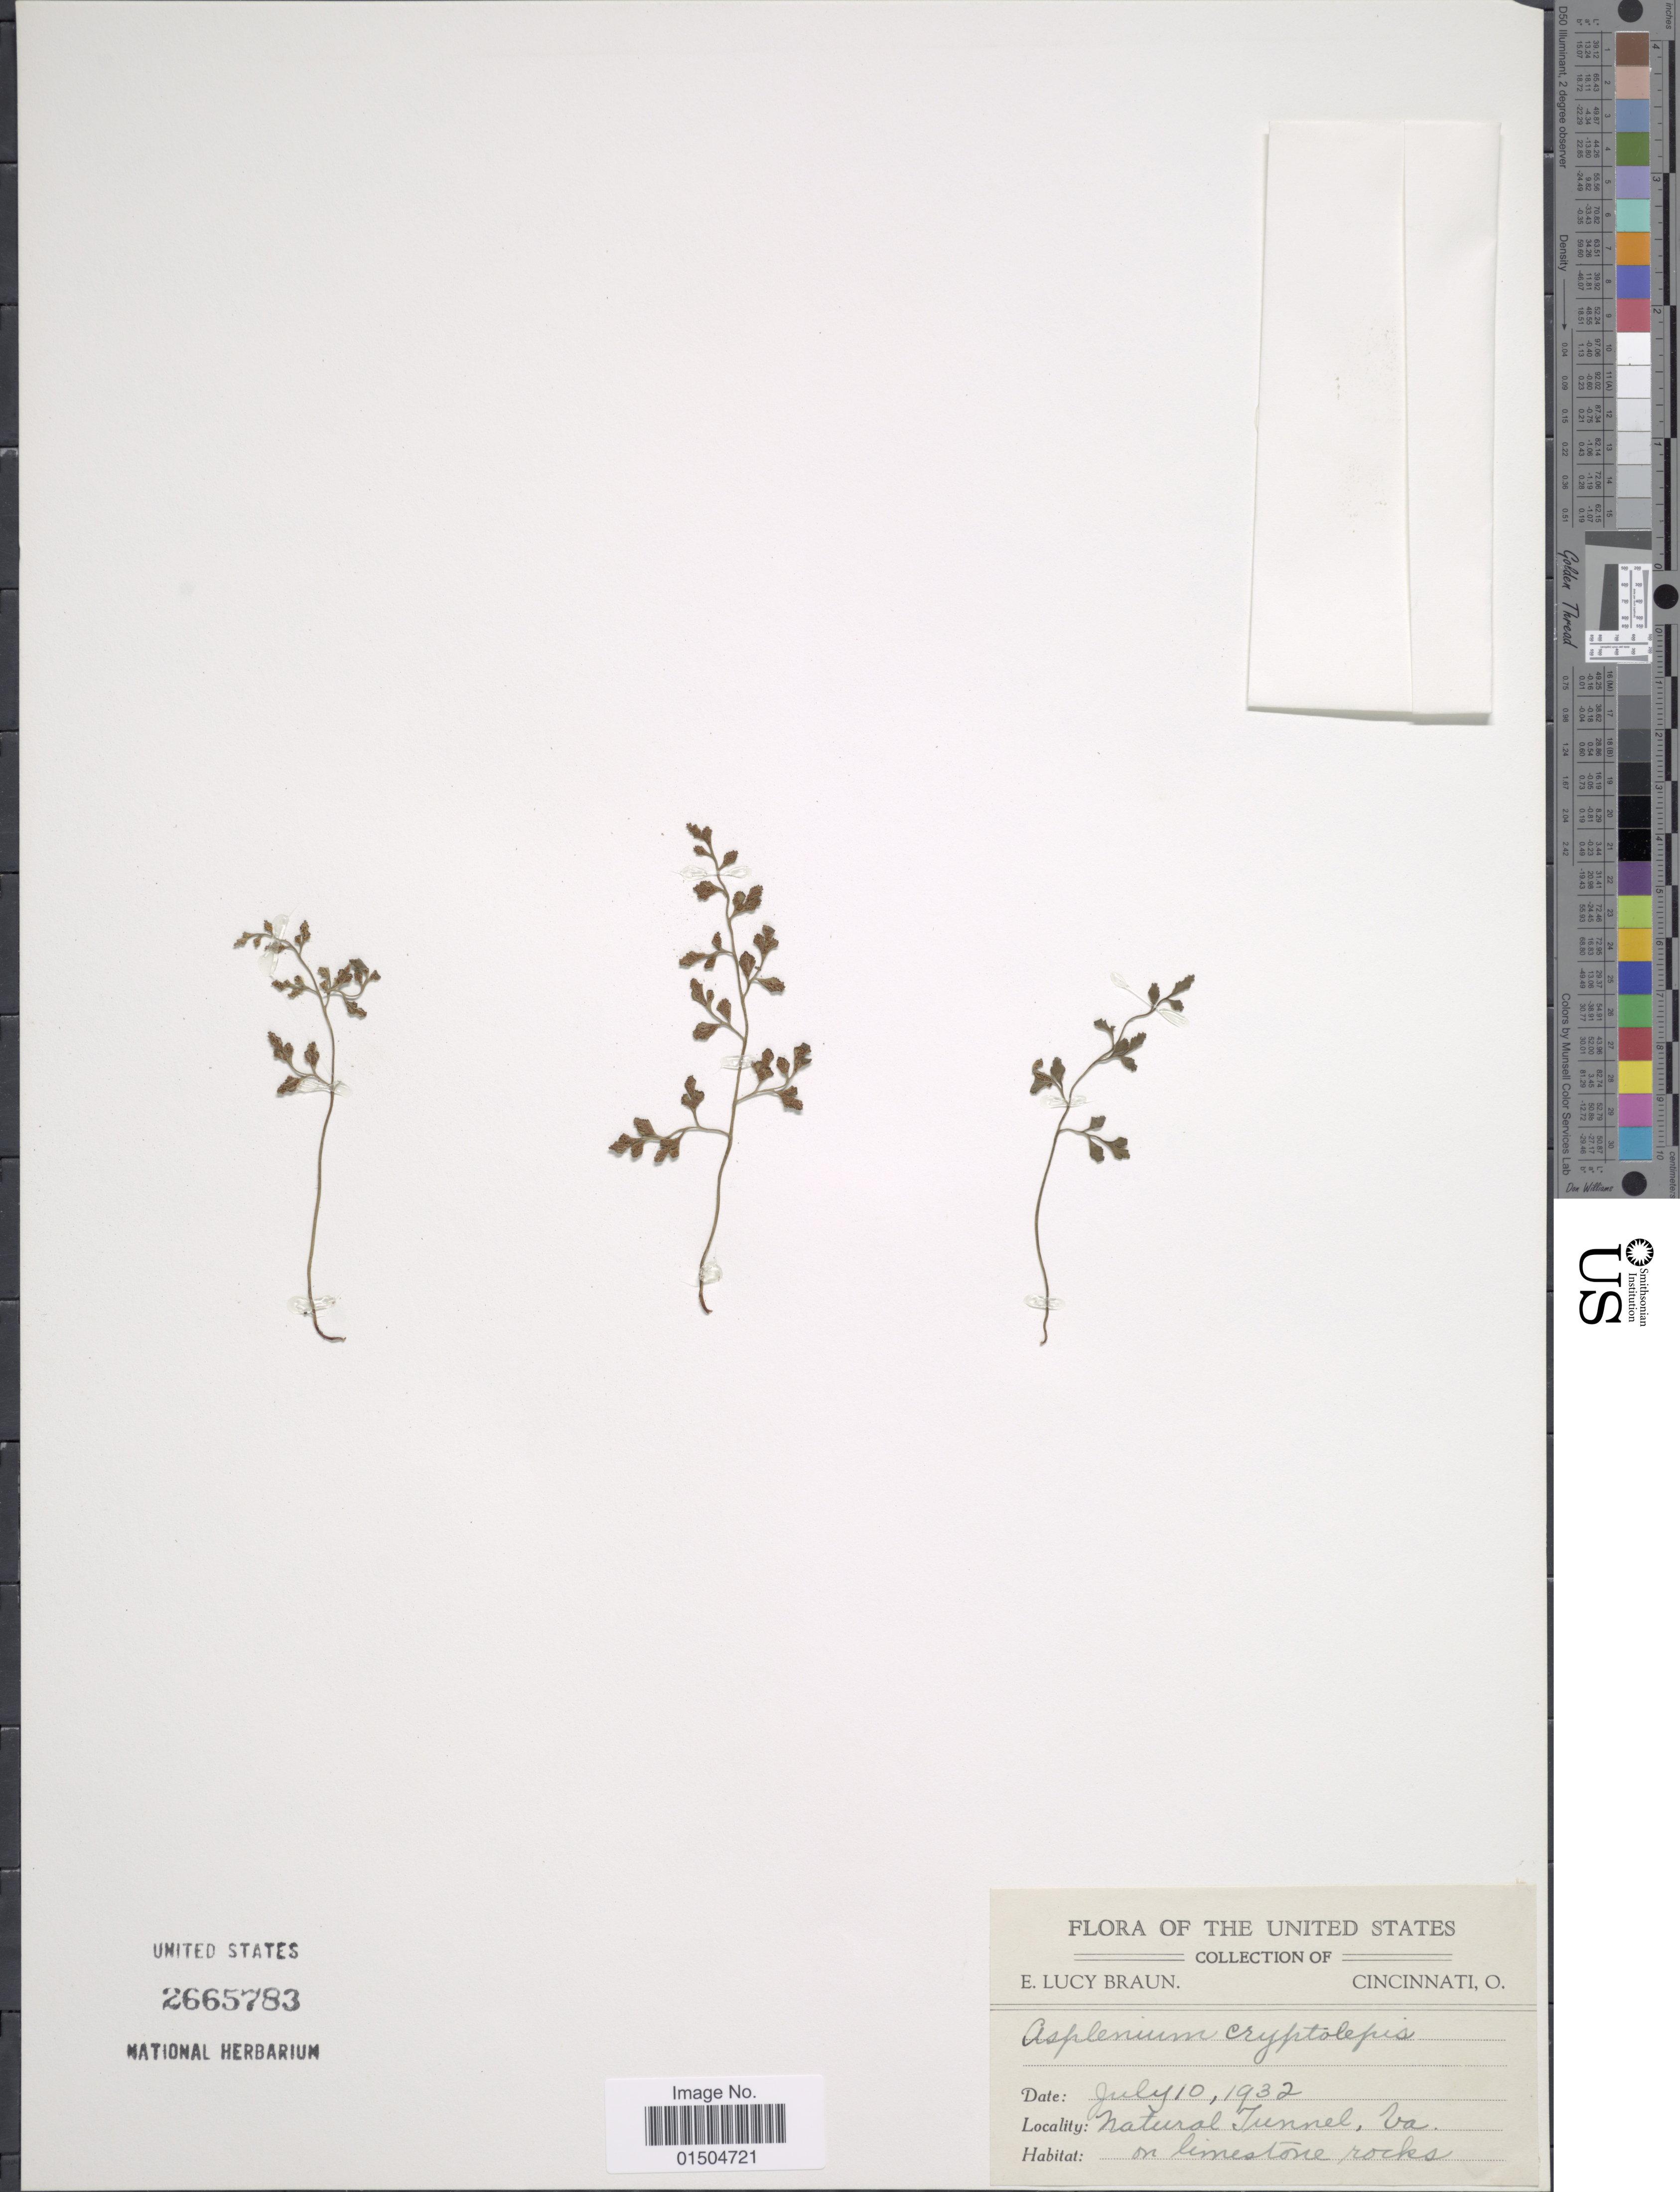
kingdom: Plantae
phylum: Tracheophyta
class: Polypodiopsida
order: Polypodiales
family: Aspleniaceae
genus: Asplenium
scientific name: Asplenium ruta-muraria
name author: L.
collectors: E. L. Braun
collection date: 1932-07-10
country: United States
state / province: Virginia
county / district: Scott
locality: Natural Tunnel.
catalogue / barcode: US 2665783